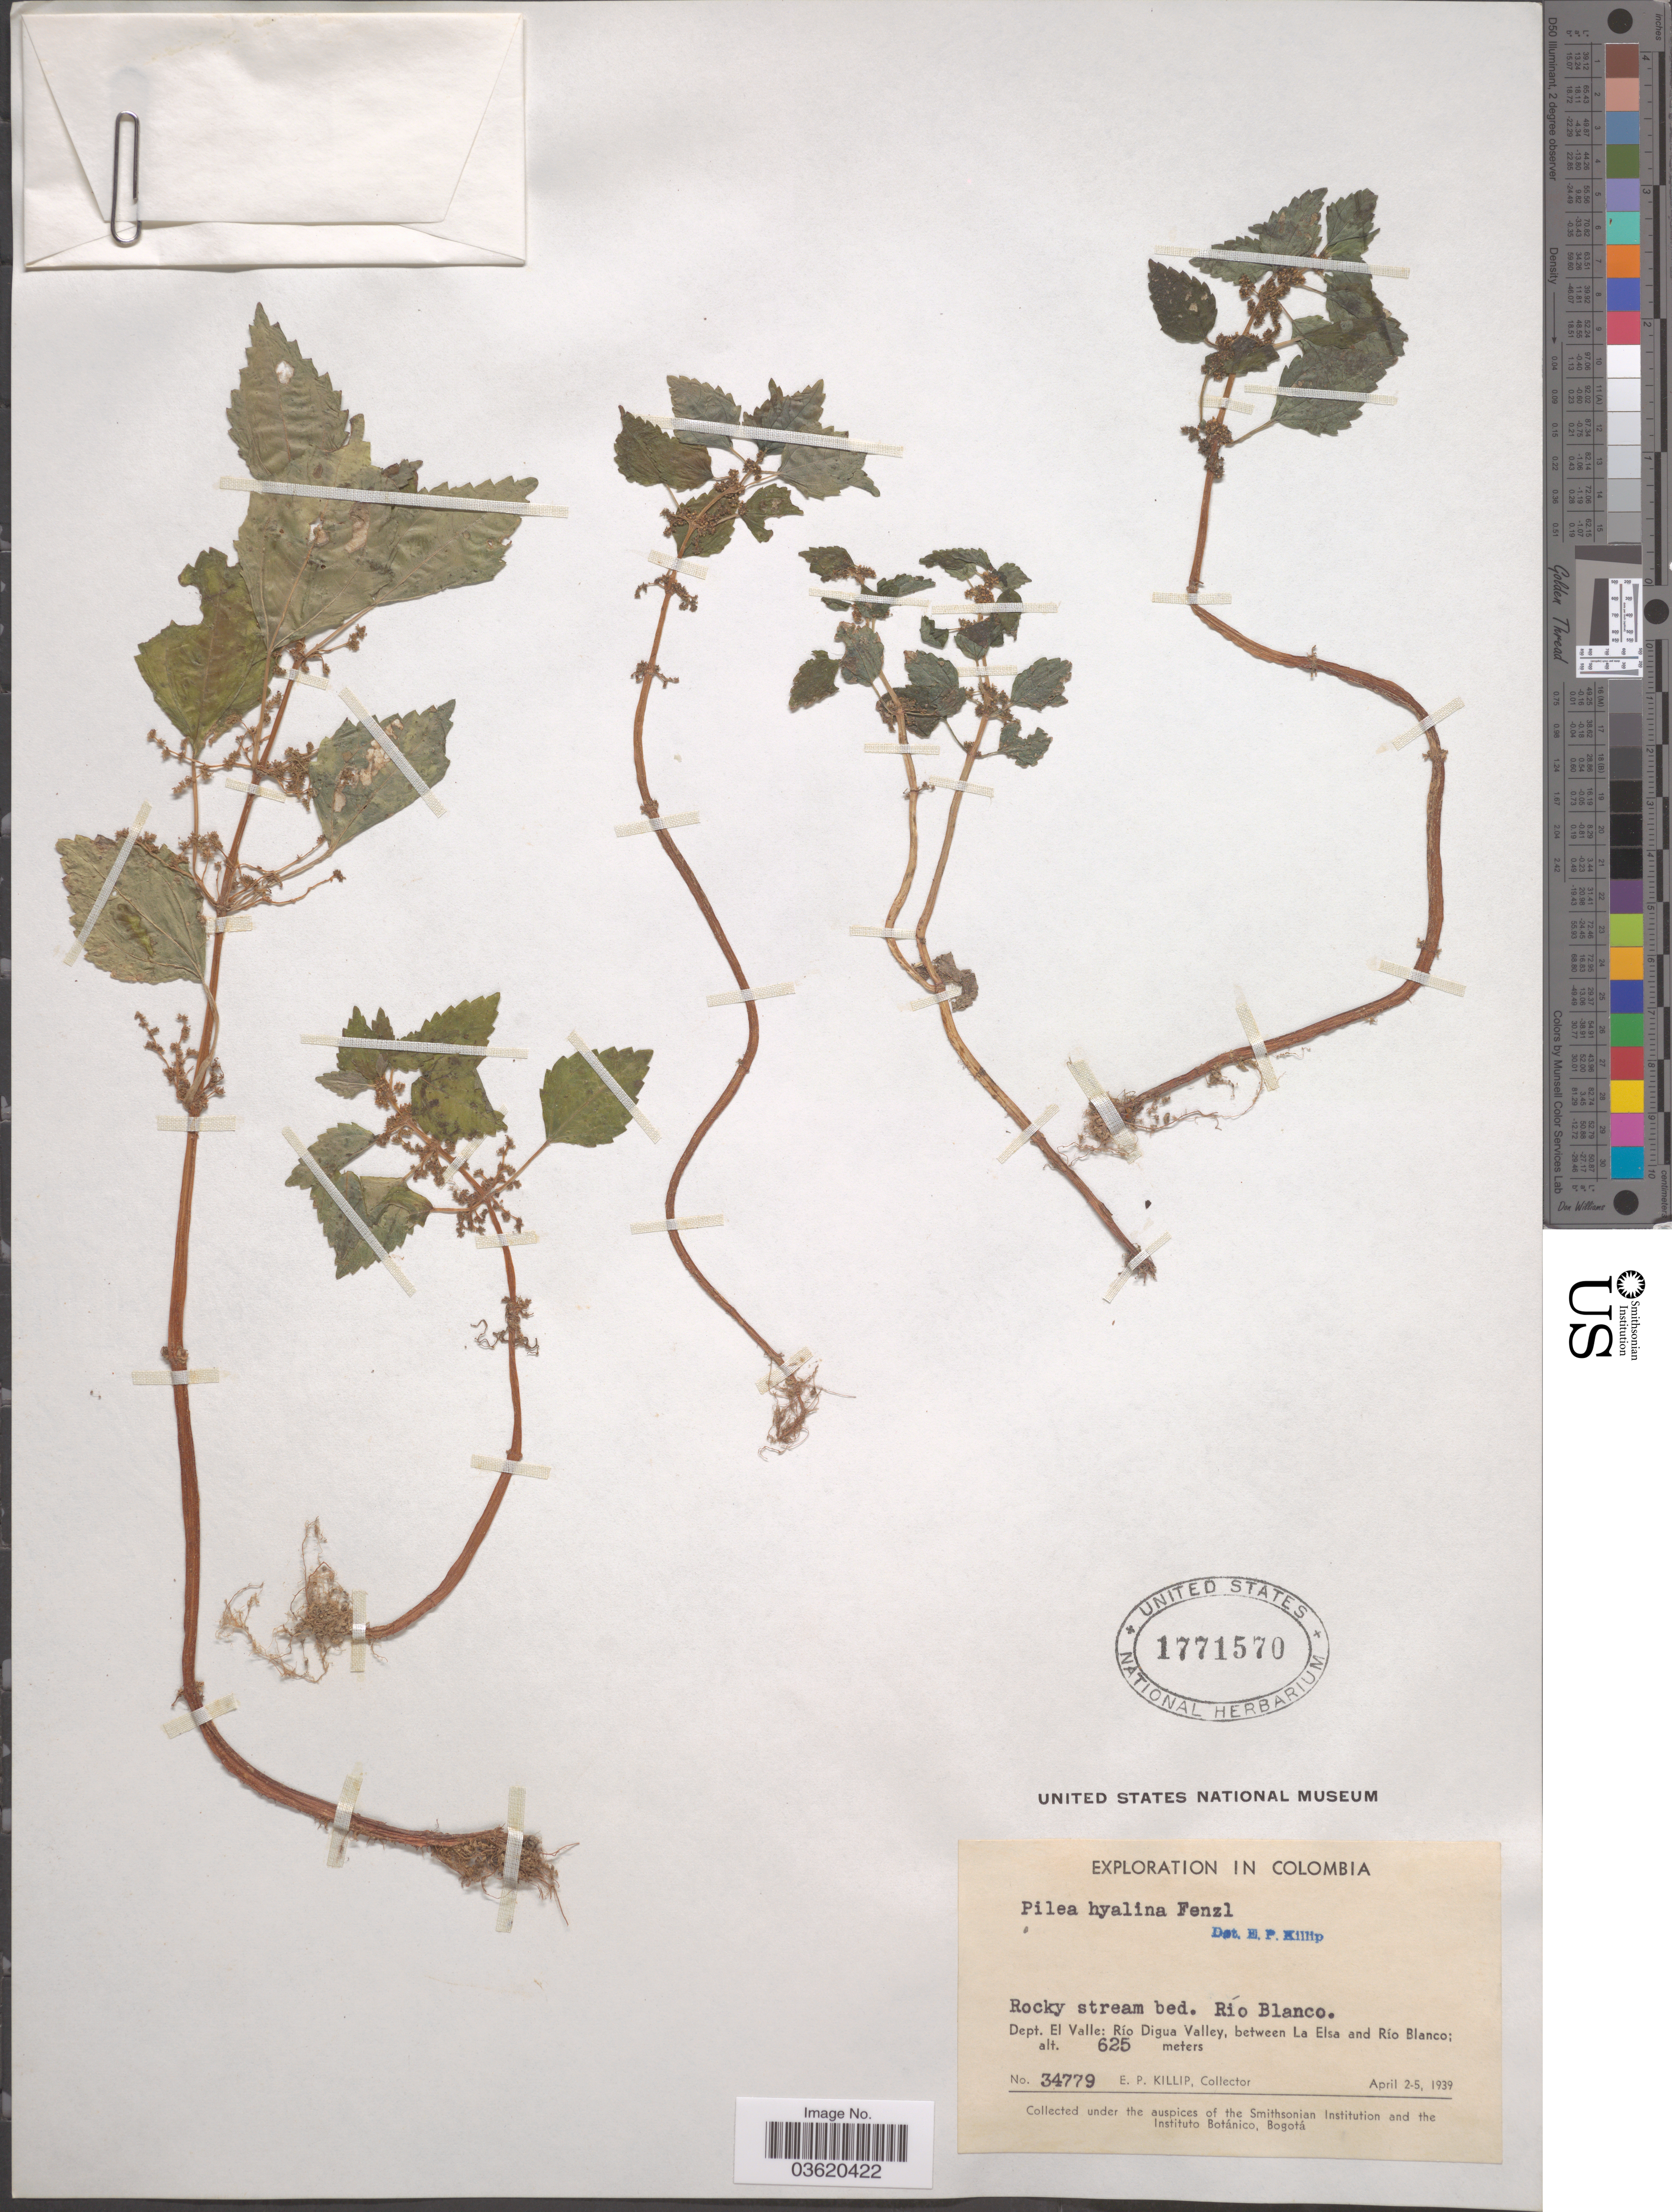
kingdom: Plantae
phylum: Tracheophyta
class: Magnoliopsida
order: Rosales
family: Urticaceae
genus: Pilea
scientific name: Pilea hyalina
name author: Fenzl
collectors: E. P. Killip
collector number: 34779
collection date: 1939-04-02/1939-04-05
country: Colombia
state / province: Valle del Cauca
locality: Río Blanco. Dept. El Valle: Río Digua Valley, between La Elsa and Río Blanco.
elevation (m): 625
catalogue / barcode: US 1771570